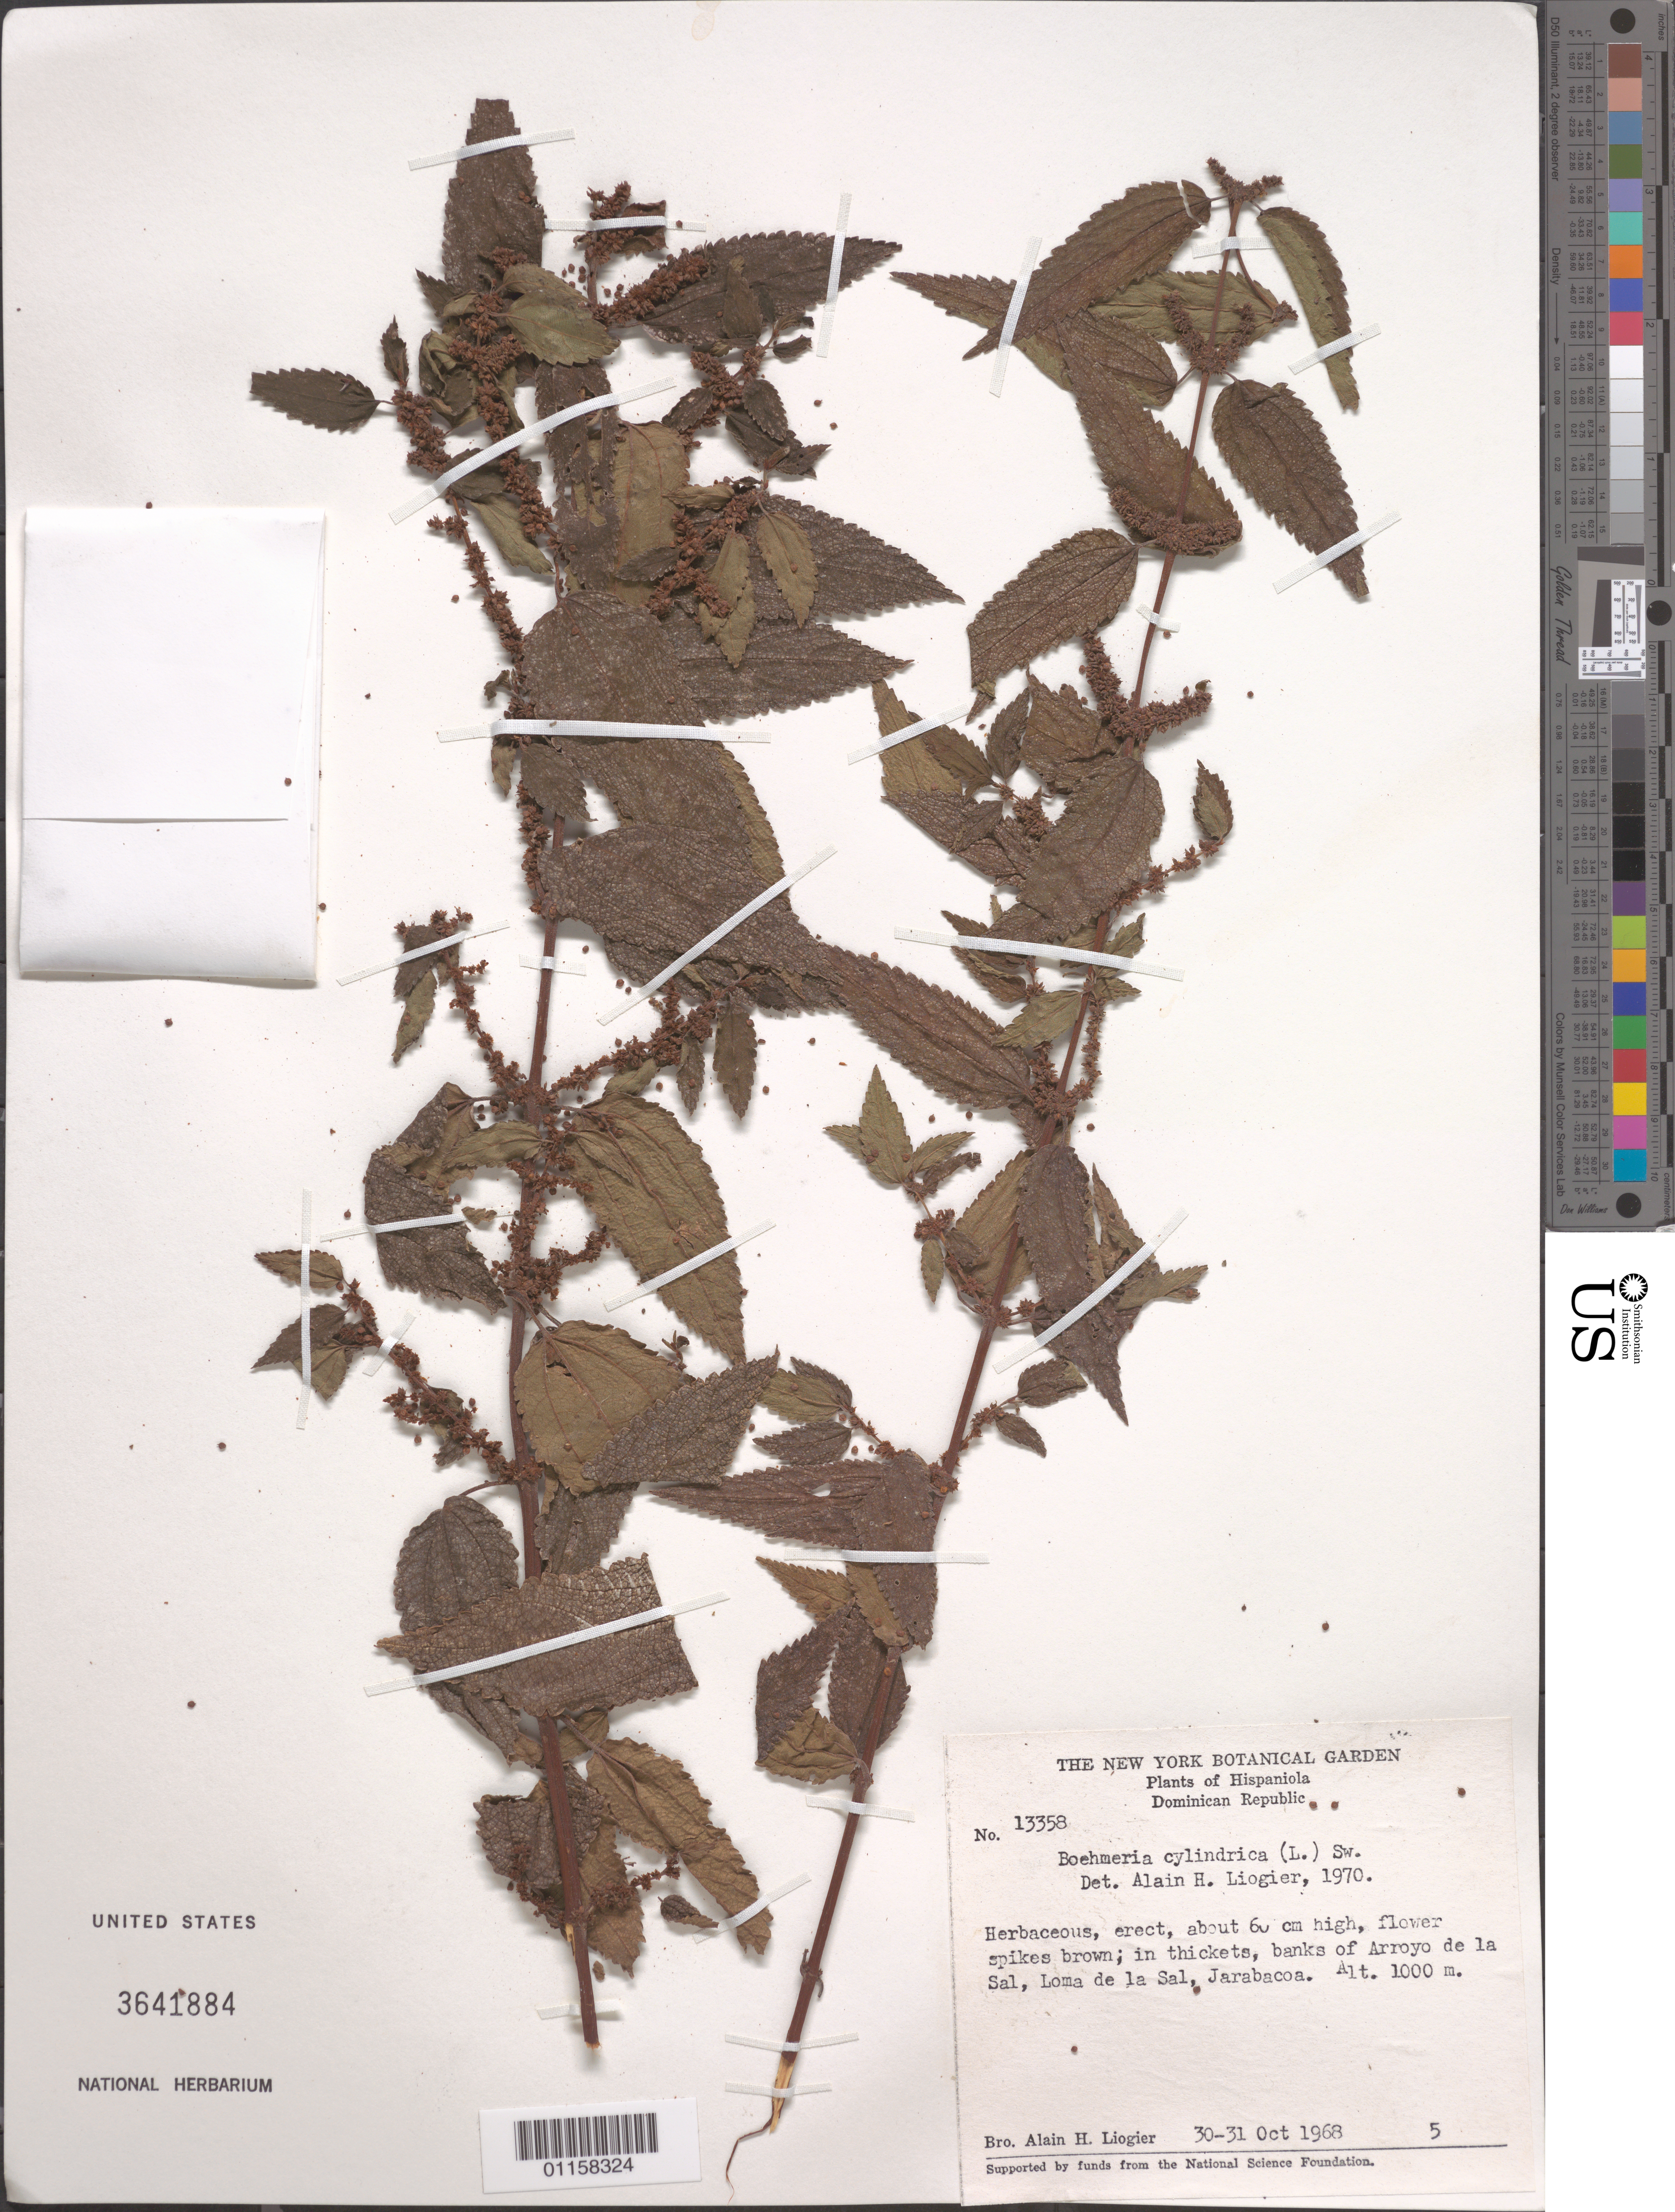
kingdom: Plantae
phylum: Tracheophyta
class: Magnoliopsida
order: Rosales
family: Urticaceae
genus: Boehmeria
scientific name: Boehmeria cylindrica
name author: (L.) Sw.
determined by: Liogier, Alain H.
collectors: A. H. Liogier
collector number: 13358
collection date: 1968-10-30/1968-10-31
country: Dominican Republic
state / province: La Vega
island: Hispaniola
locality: Jarabacoa ; banks of Arroyo de la Sal, Loma de la Sal.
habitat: In thickets.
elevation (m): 1000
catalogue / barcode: US 3641884